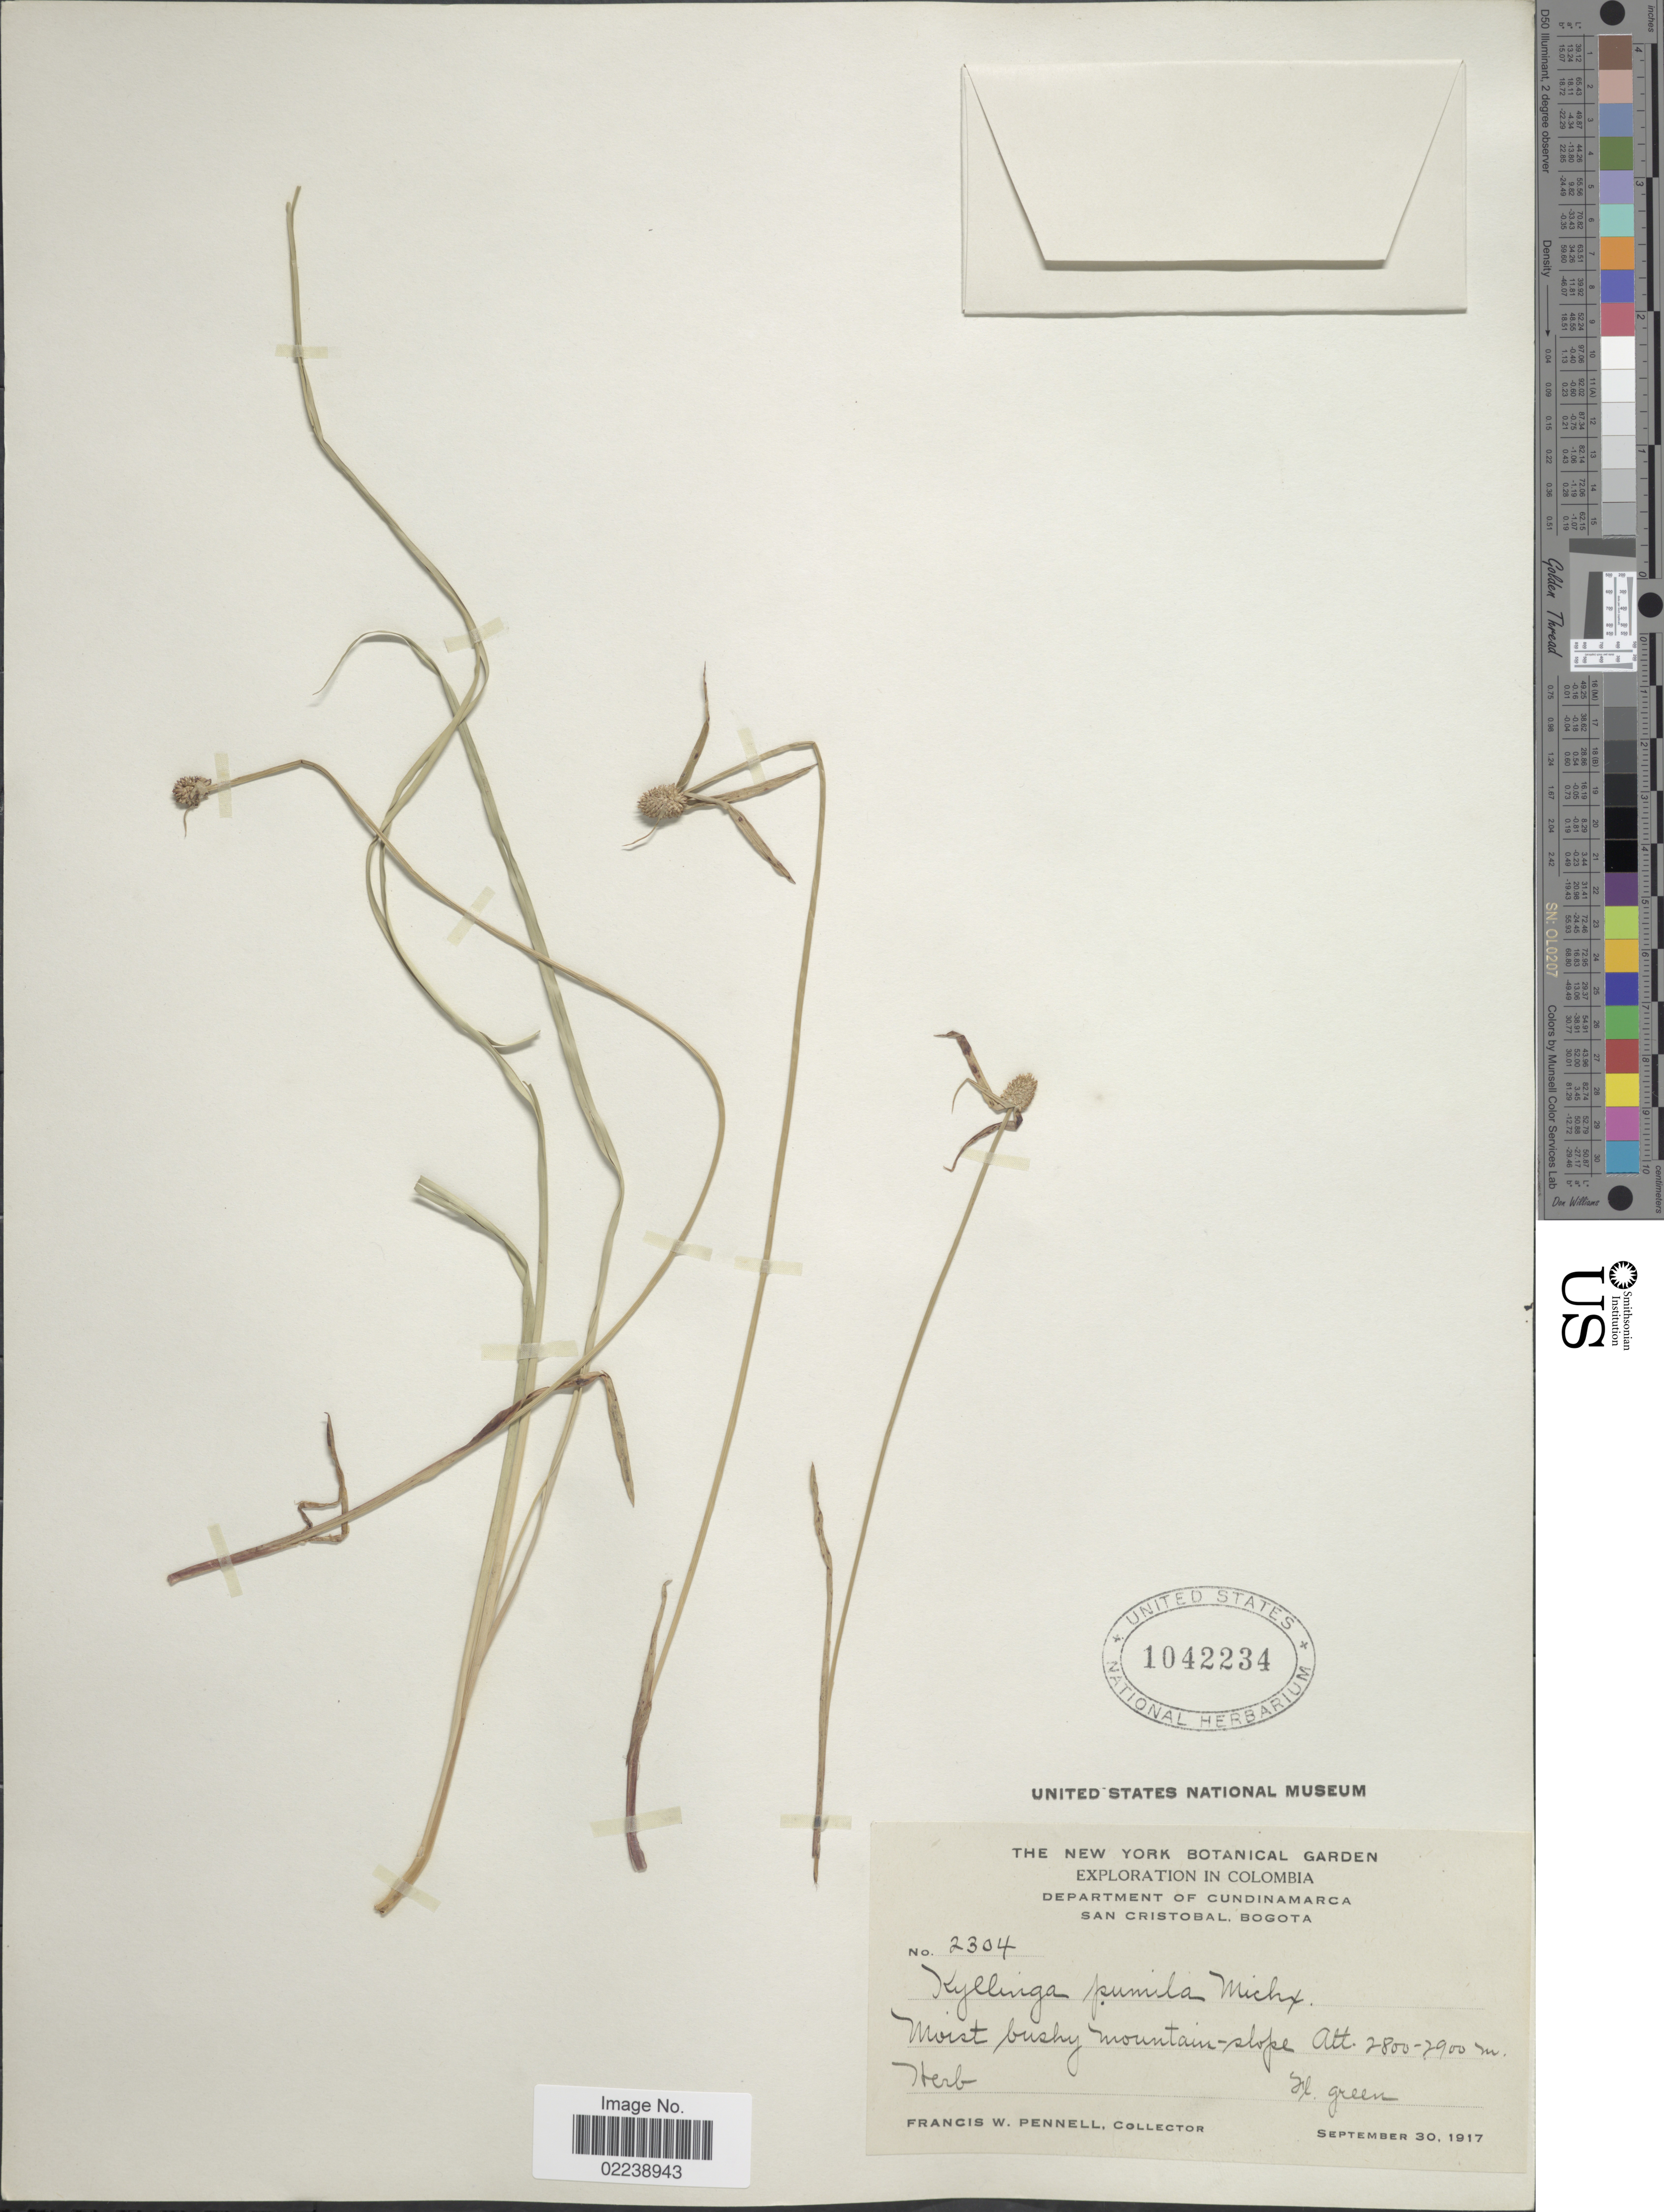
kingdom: Plantae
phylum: Tracheophyta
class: Liliopsida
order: Poales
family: Cyperaceae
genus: Cyperus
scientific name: Cyperus hortensis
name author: (Salzm. ex Steud.) Dorr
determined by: Strong, M. T., (US), Smithsonian Institution - National Museum of Natural History (UNITED STATES)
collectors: F. W. Pennell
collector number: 2304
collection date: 1917-09-30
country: Colombia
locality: Department of Cundinamarca, San Cristobal, Bogota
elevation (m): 2800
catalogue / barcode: US 1042234